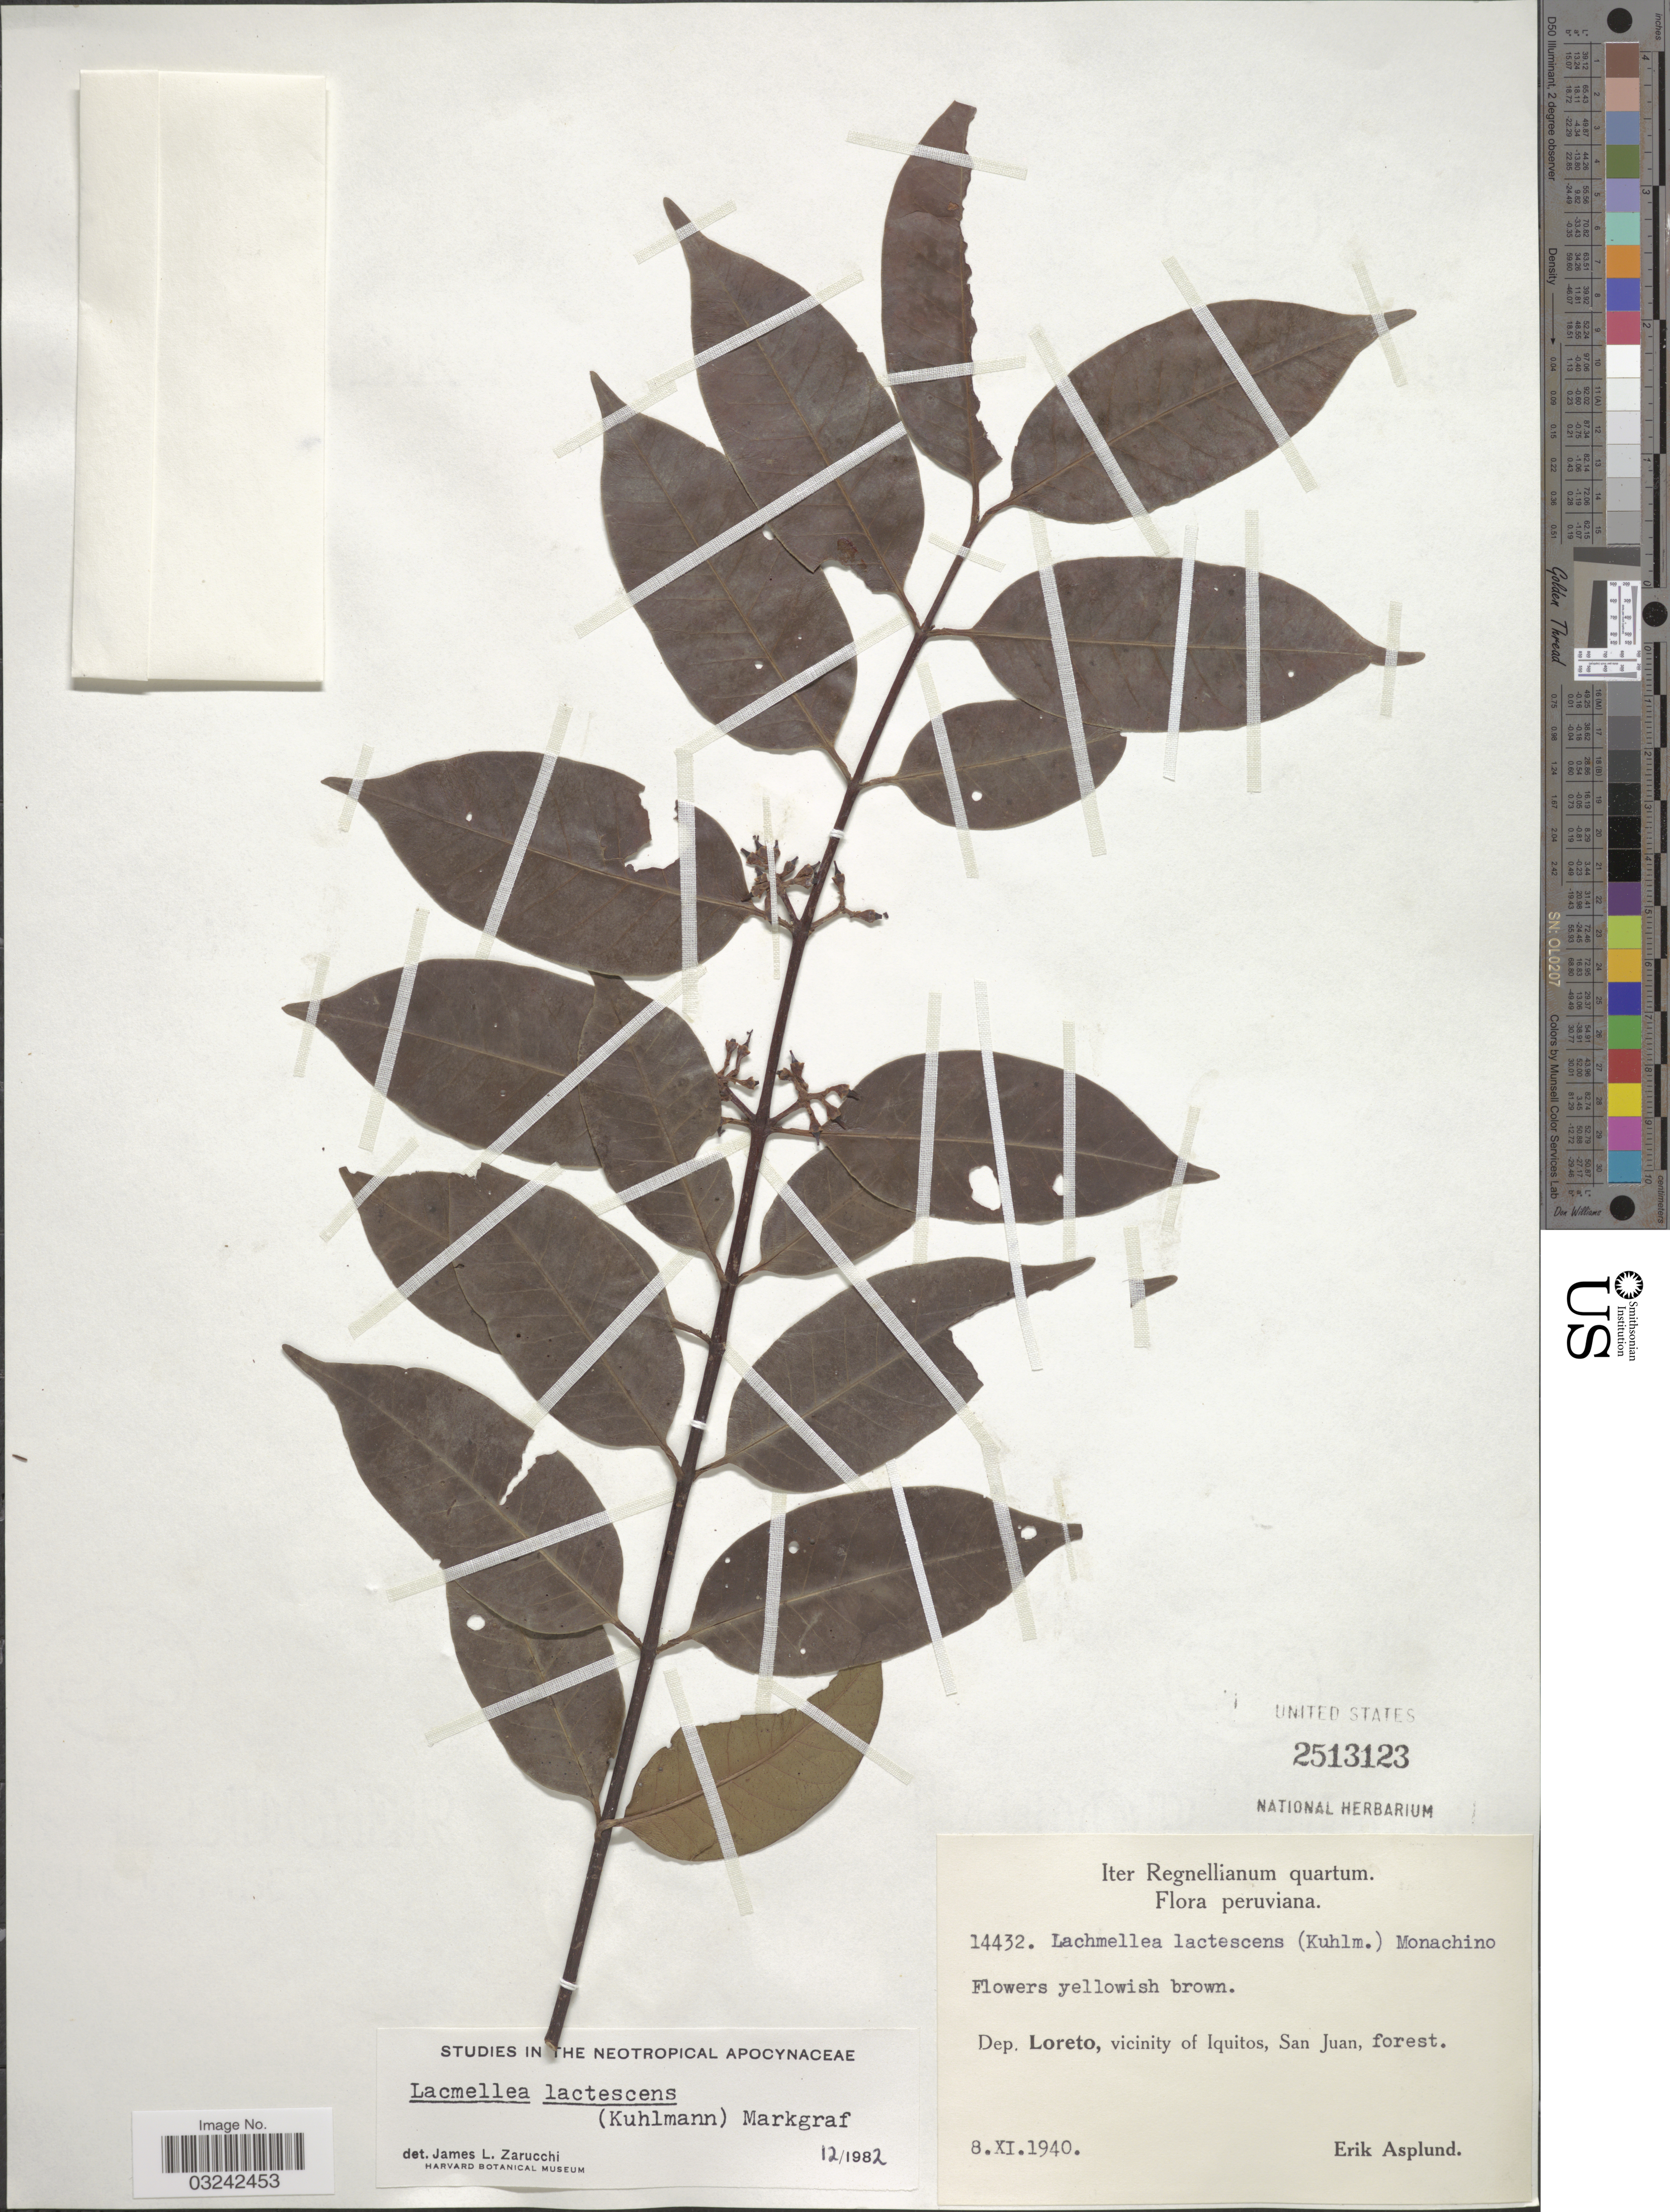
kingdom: Plantae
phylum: Tracheophyta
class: Magnoliopsida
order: Gentianales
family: Apocynaceae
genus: Lacmellea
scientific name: Lacmellea lactescens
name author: (Kuhlm.) Markgr.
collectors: E. Asplund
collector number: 14432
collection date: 1940-11-08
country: Peru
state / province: Loreto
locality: Dep. Loreto, vicinity of Iquitos, San Juan.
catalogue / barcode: US 2513123